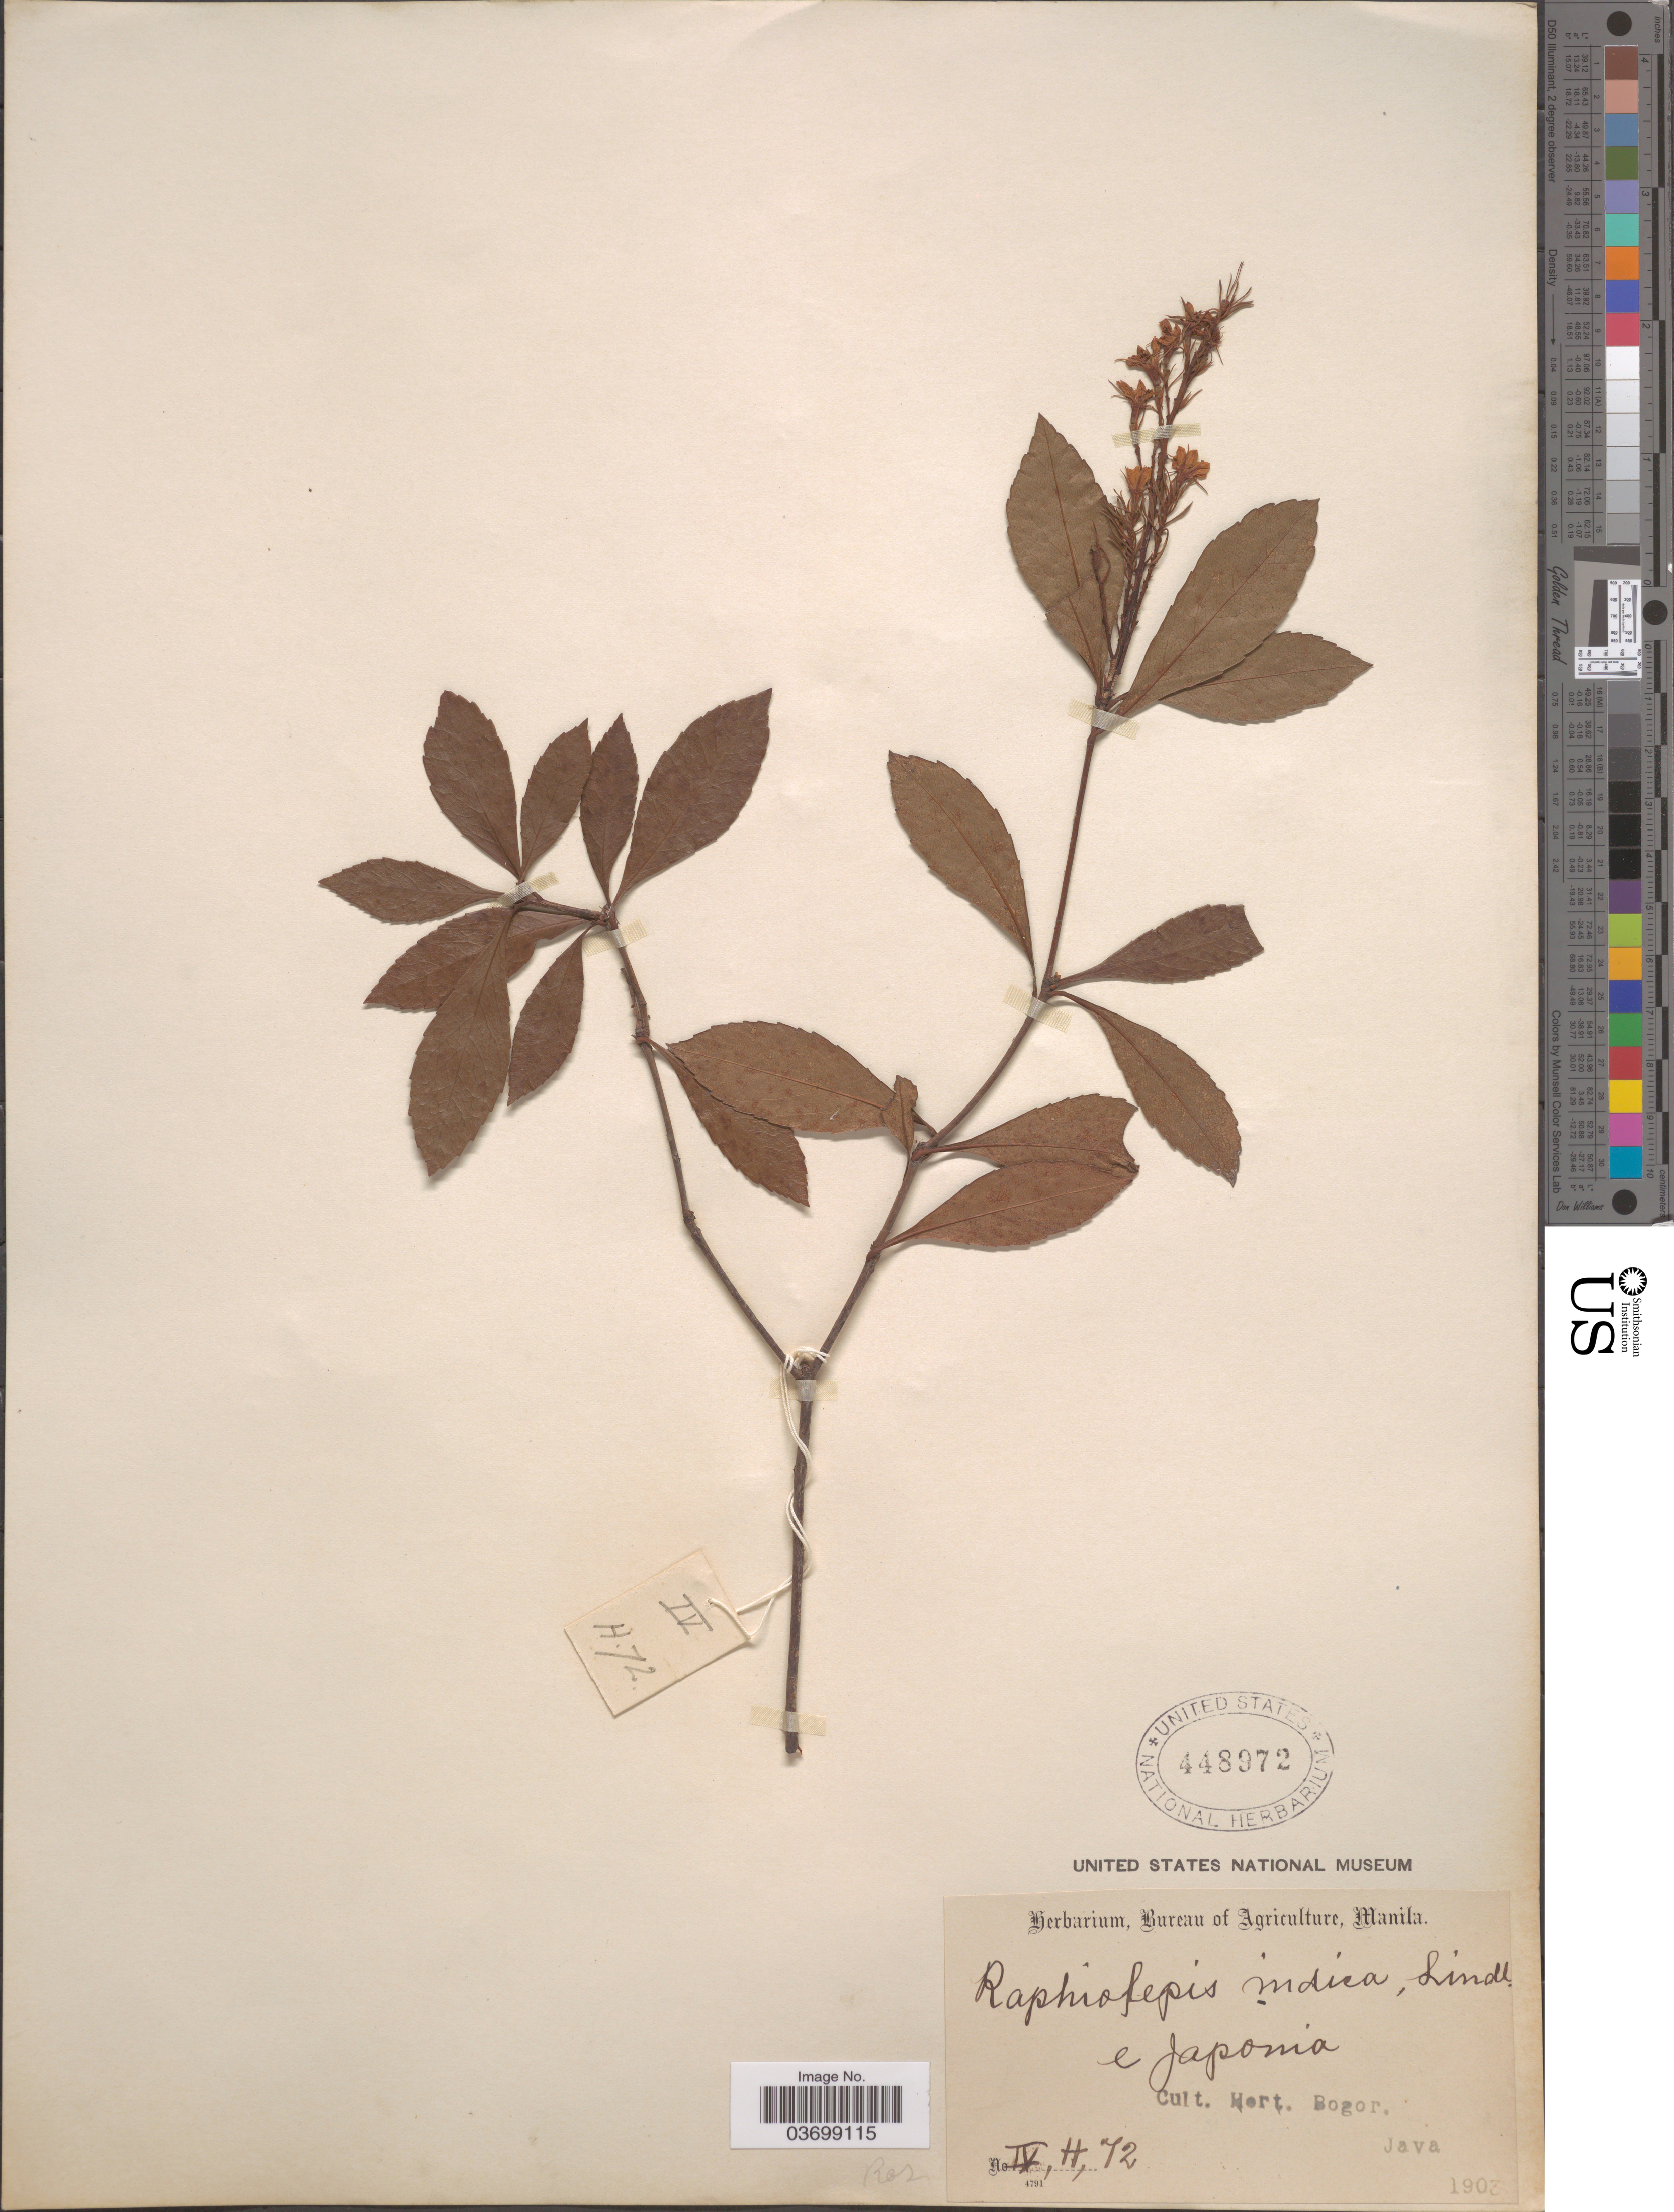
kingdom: Plantae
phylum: Tracheophyta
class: Magnoliopsida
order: Rosales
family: Rosaceae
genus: Rhaphiolepis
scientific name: Rhaphiolepis indica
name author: (L.) Lindl.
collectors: Ex herb. Bureau of Agriculture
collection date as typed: Transcribed d/m/y: 11/9/72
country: Indonesia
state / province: Java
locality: Hort. Bogor.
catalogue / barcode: US 448972